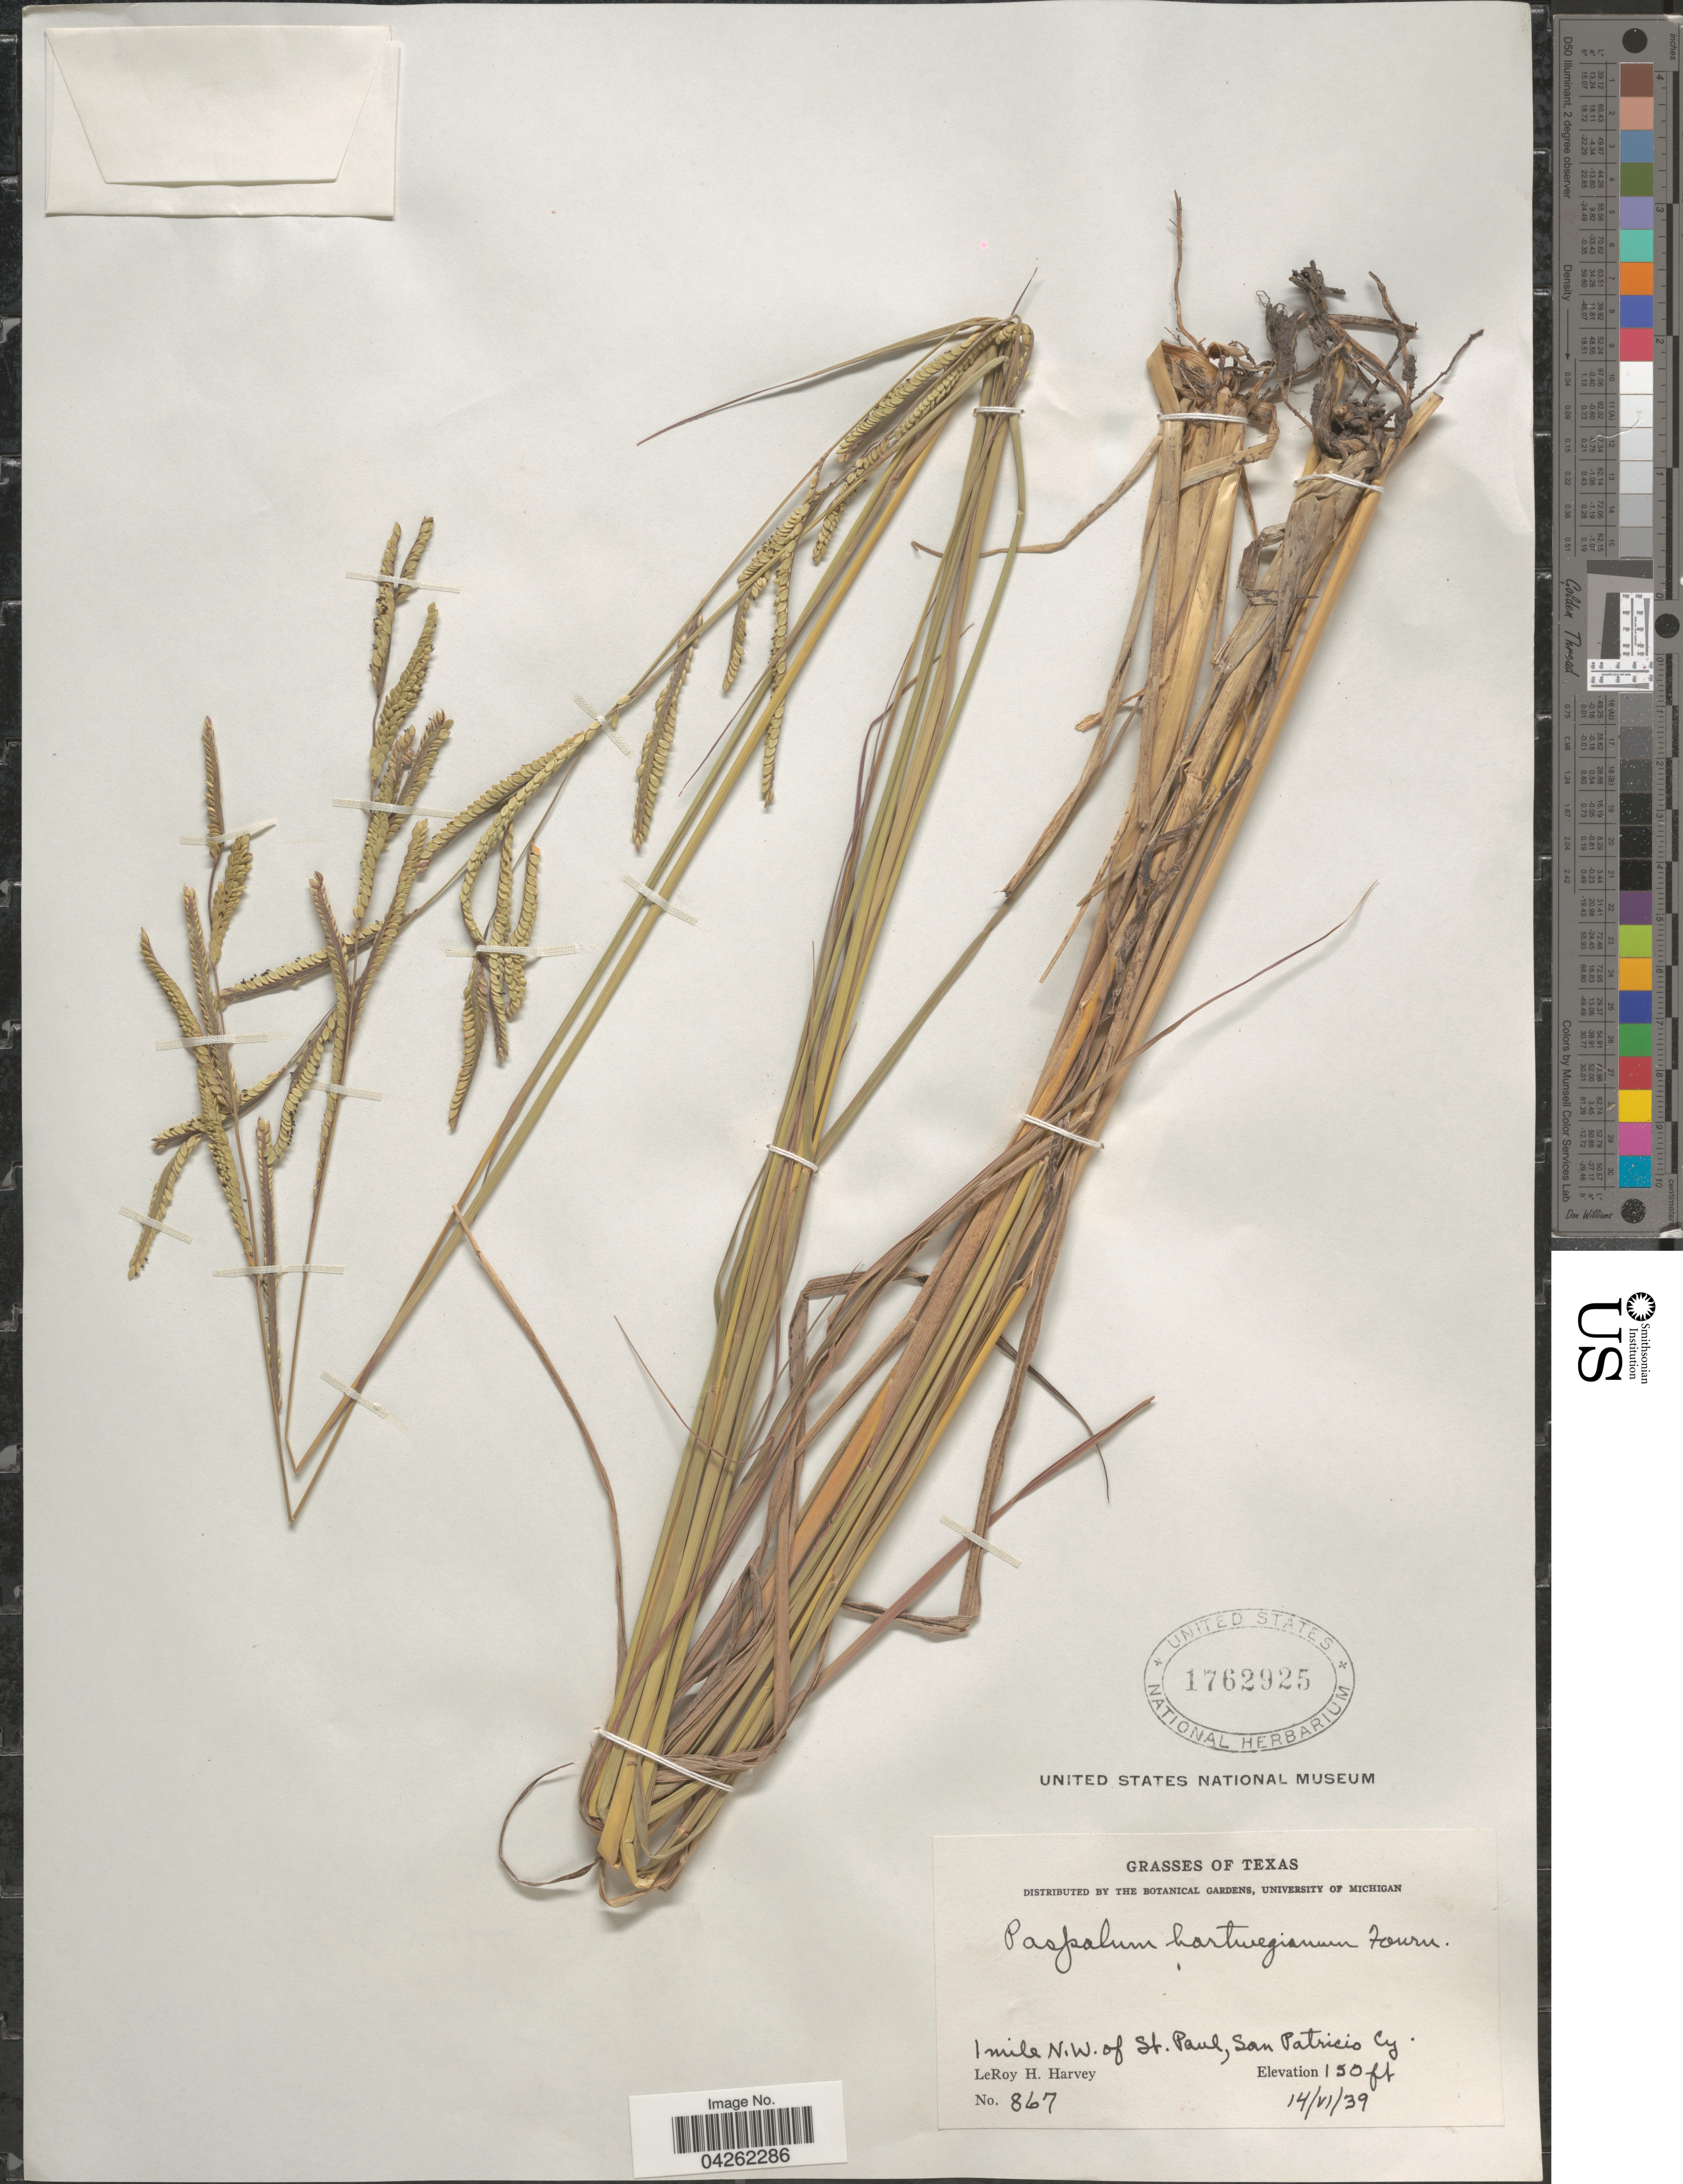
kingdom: Plantae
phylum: Tracheophyta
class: Liliopsida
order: Poales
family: Poaceae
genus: Paspalum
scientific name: Paspalum hartwegianum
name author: E. Fourn.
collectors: L. H. Harvey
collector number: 867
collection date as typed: Transcribed d/m/y: 14/6/39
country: United States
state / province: Texas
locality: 1 mile N.W. of St. Paul, San Patricio Cy.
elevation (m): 46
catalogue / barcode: US 1762925